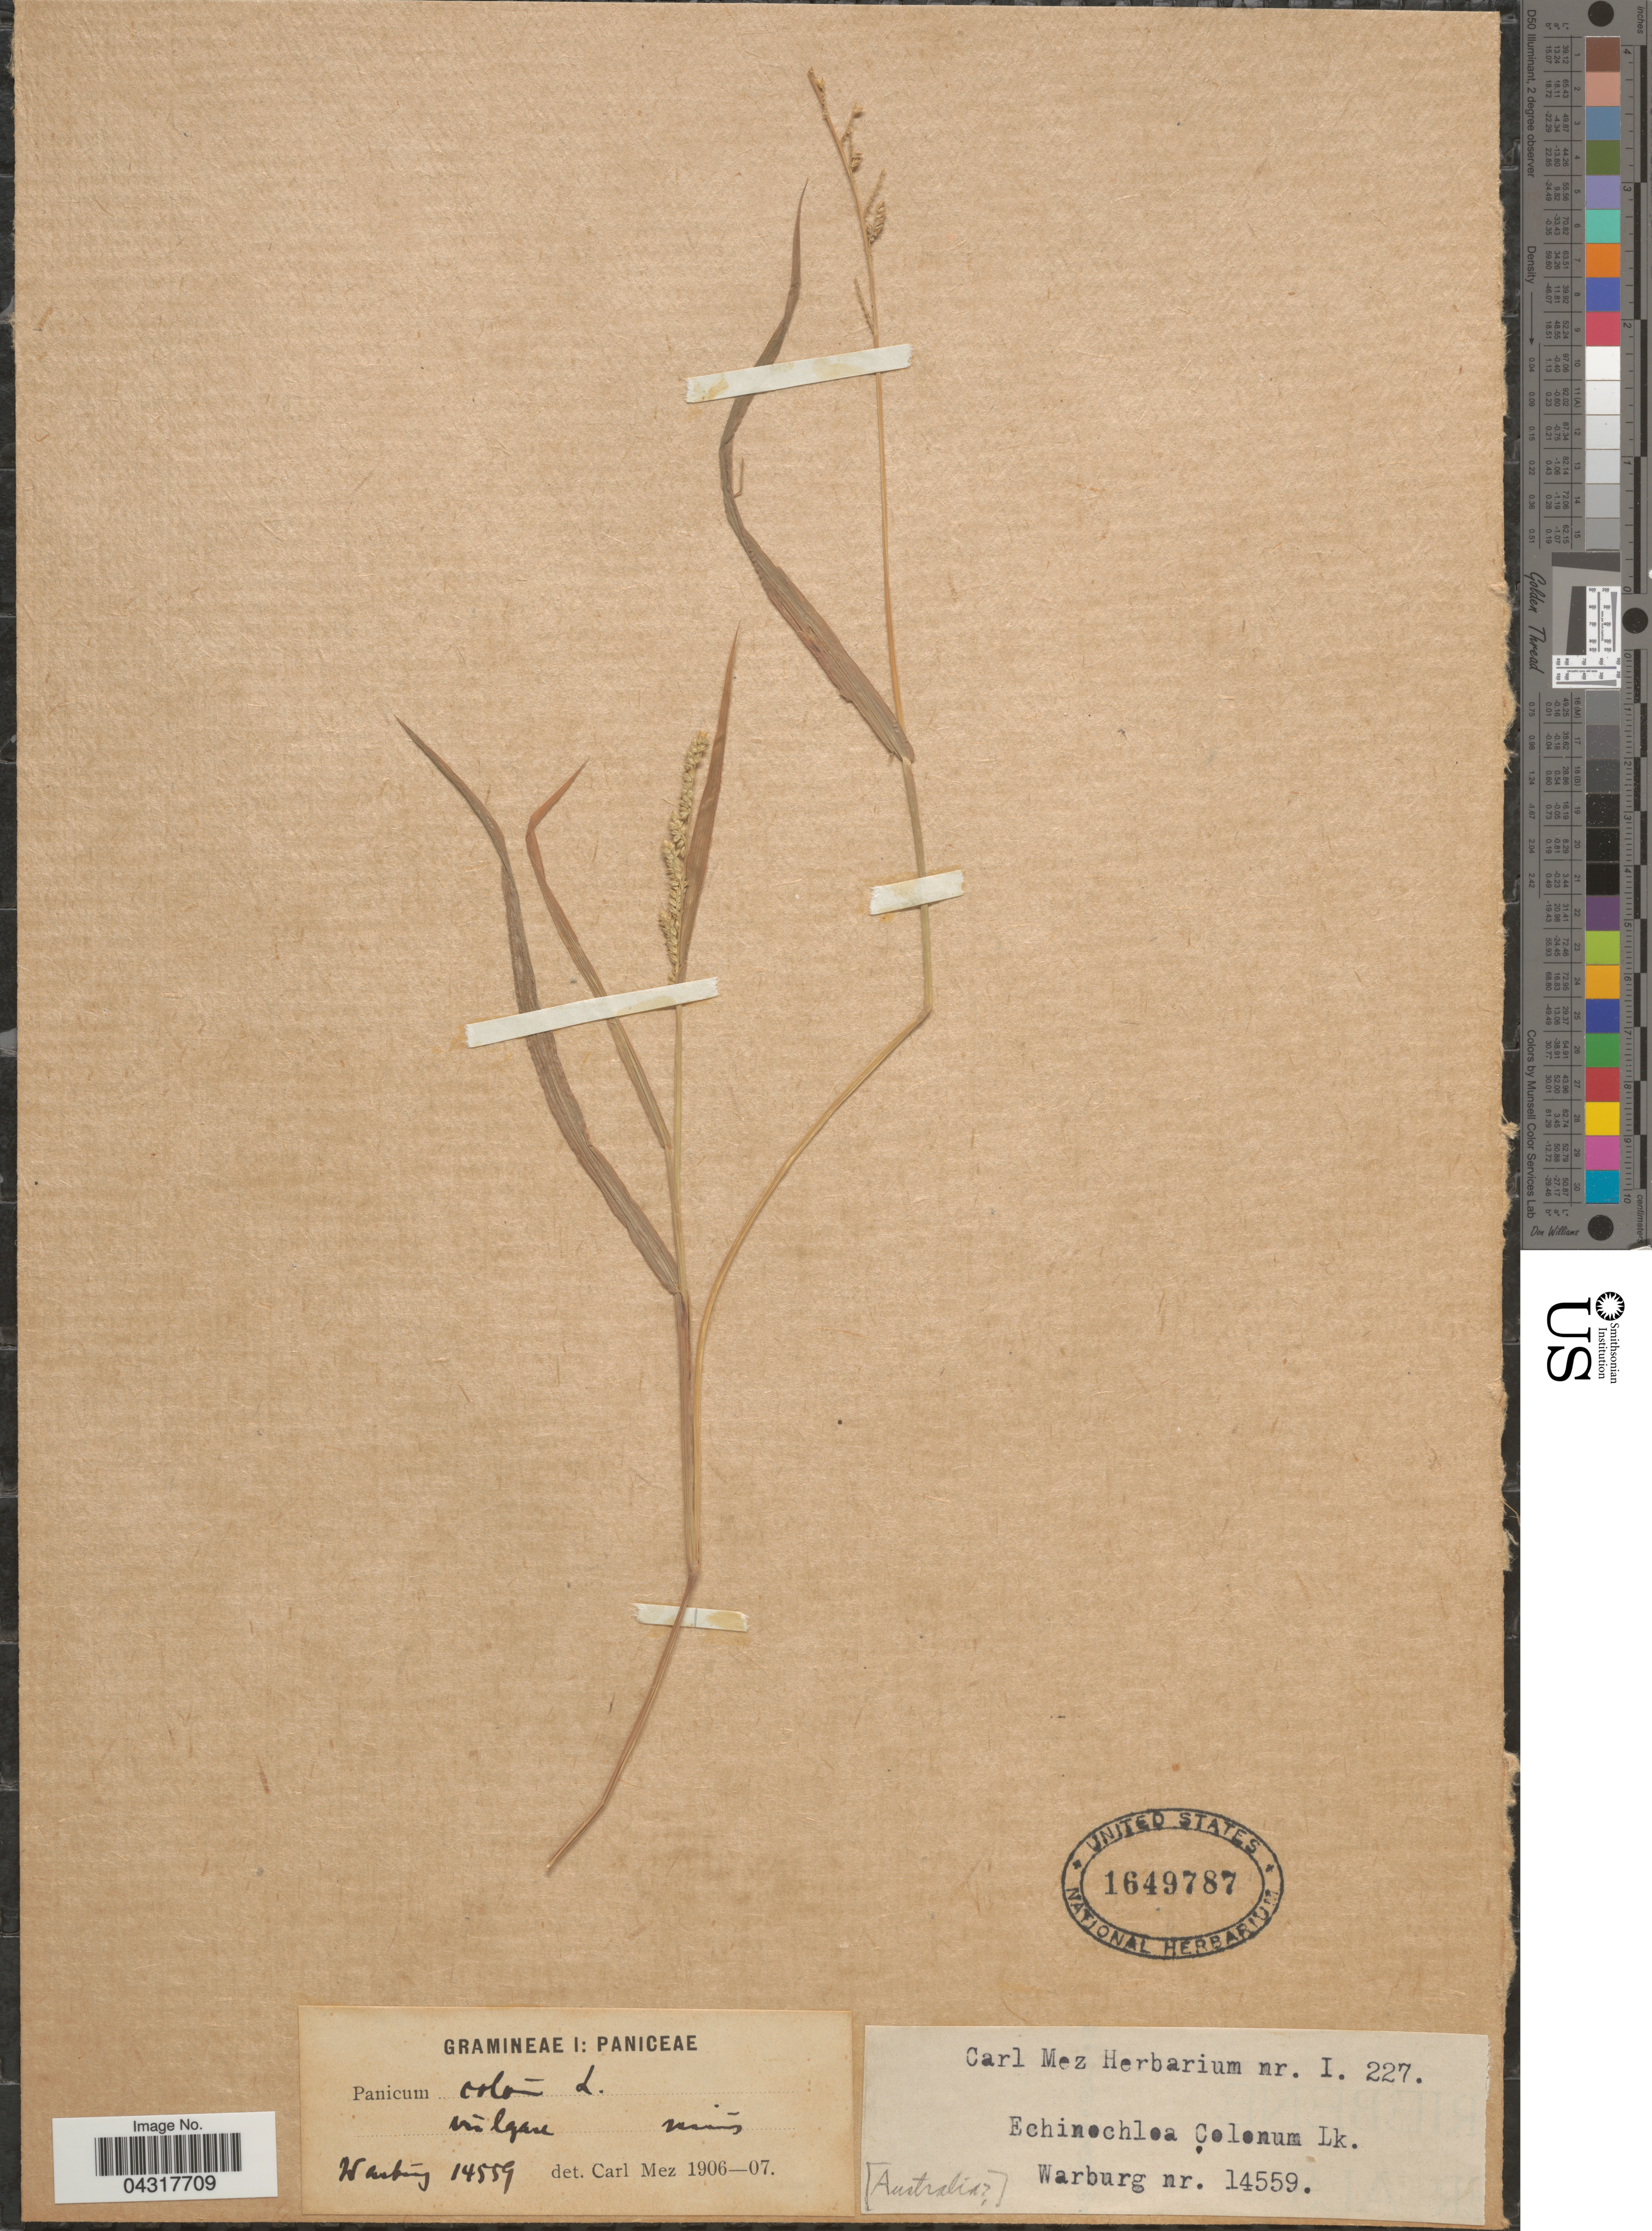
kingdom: Plantae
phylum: Tracheophyta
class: Liliopsida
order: Poales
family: Poaceae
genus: Echinochloa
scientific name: Echinochloa colona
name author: (L.) Link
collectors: Warburg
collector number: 14559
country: Australia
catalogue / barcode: US 1649787